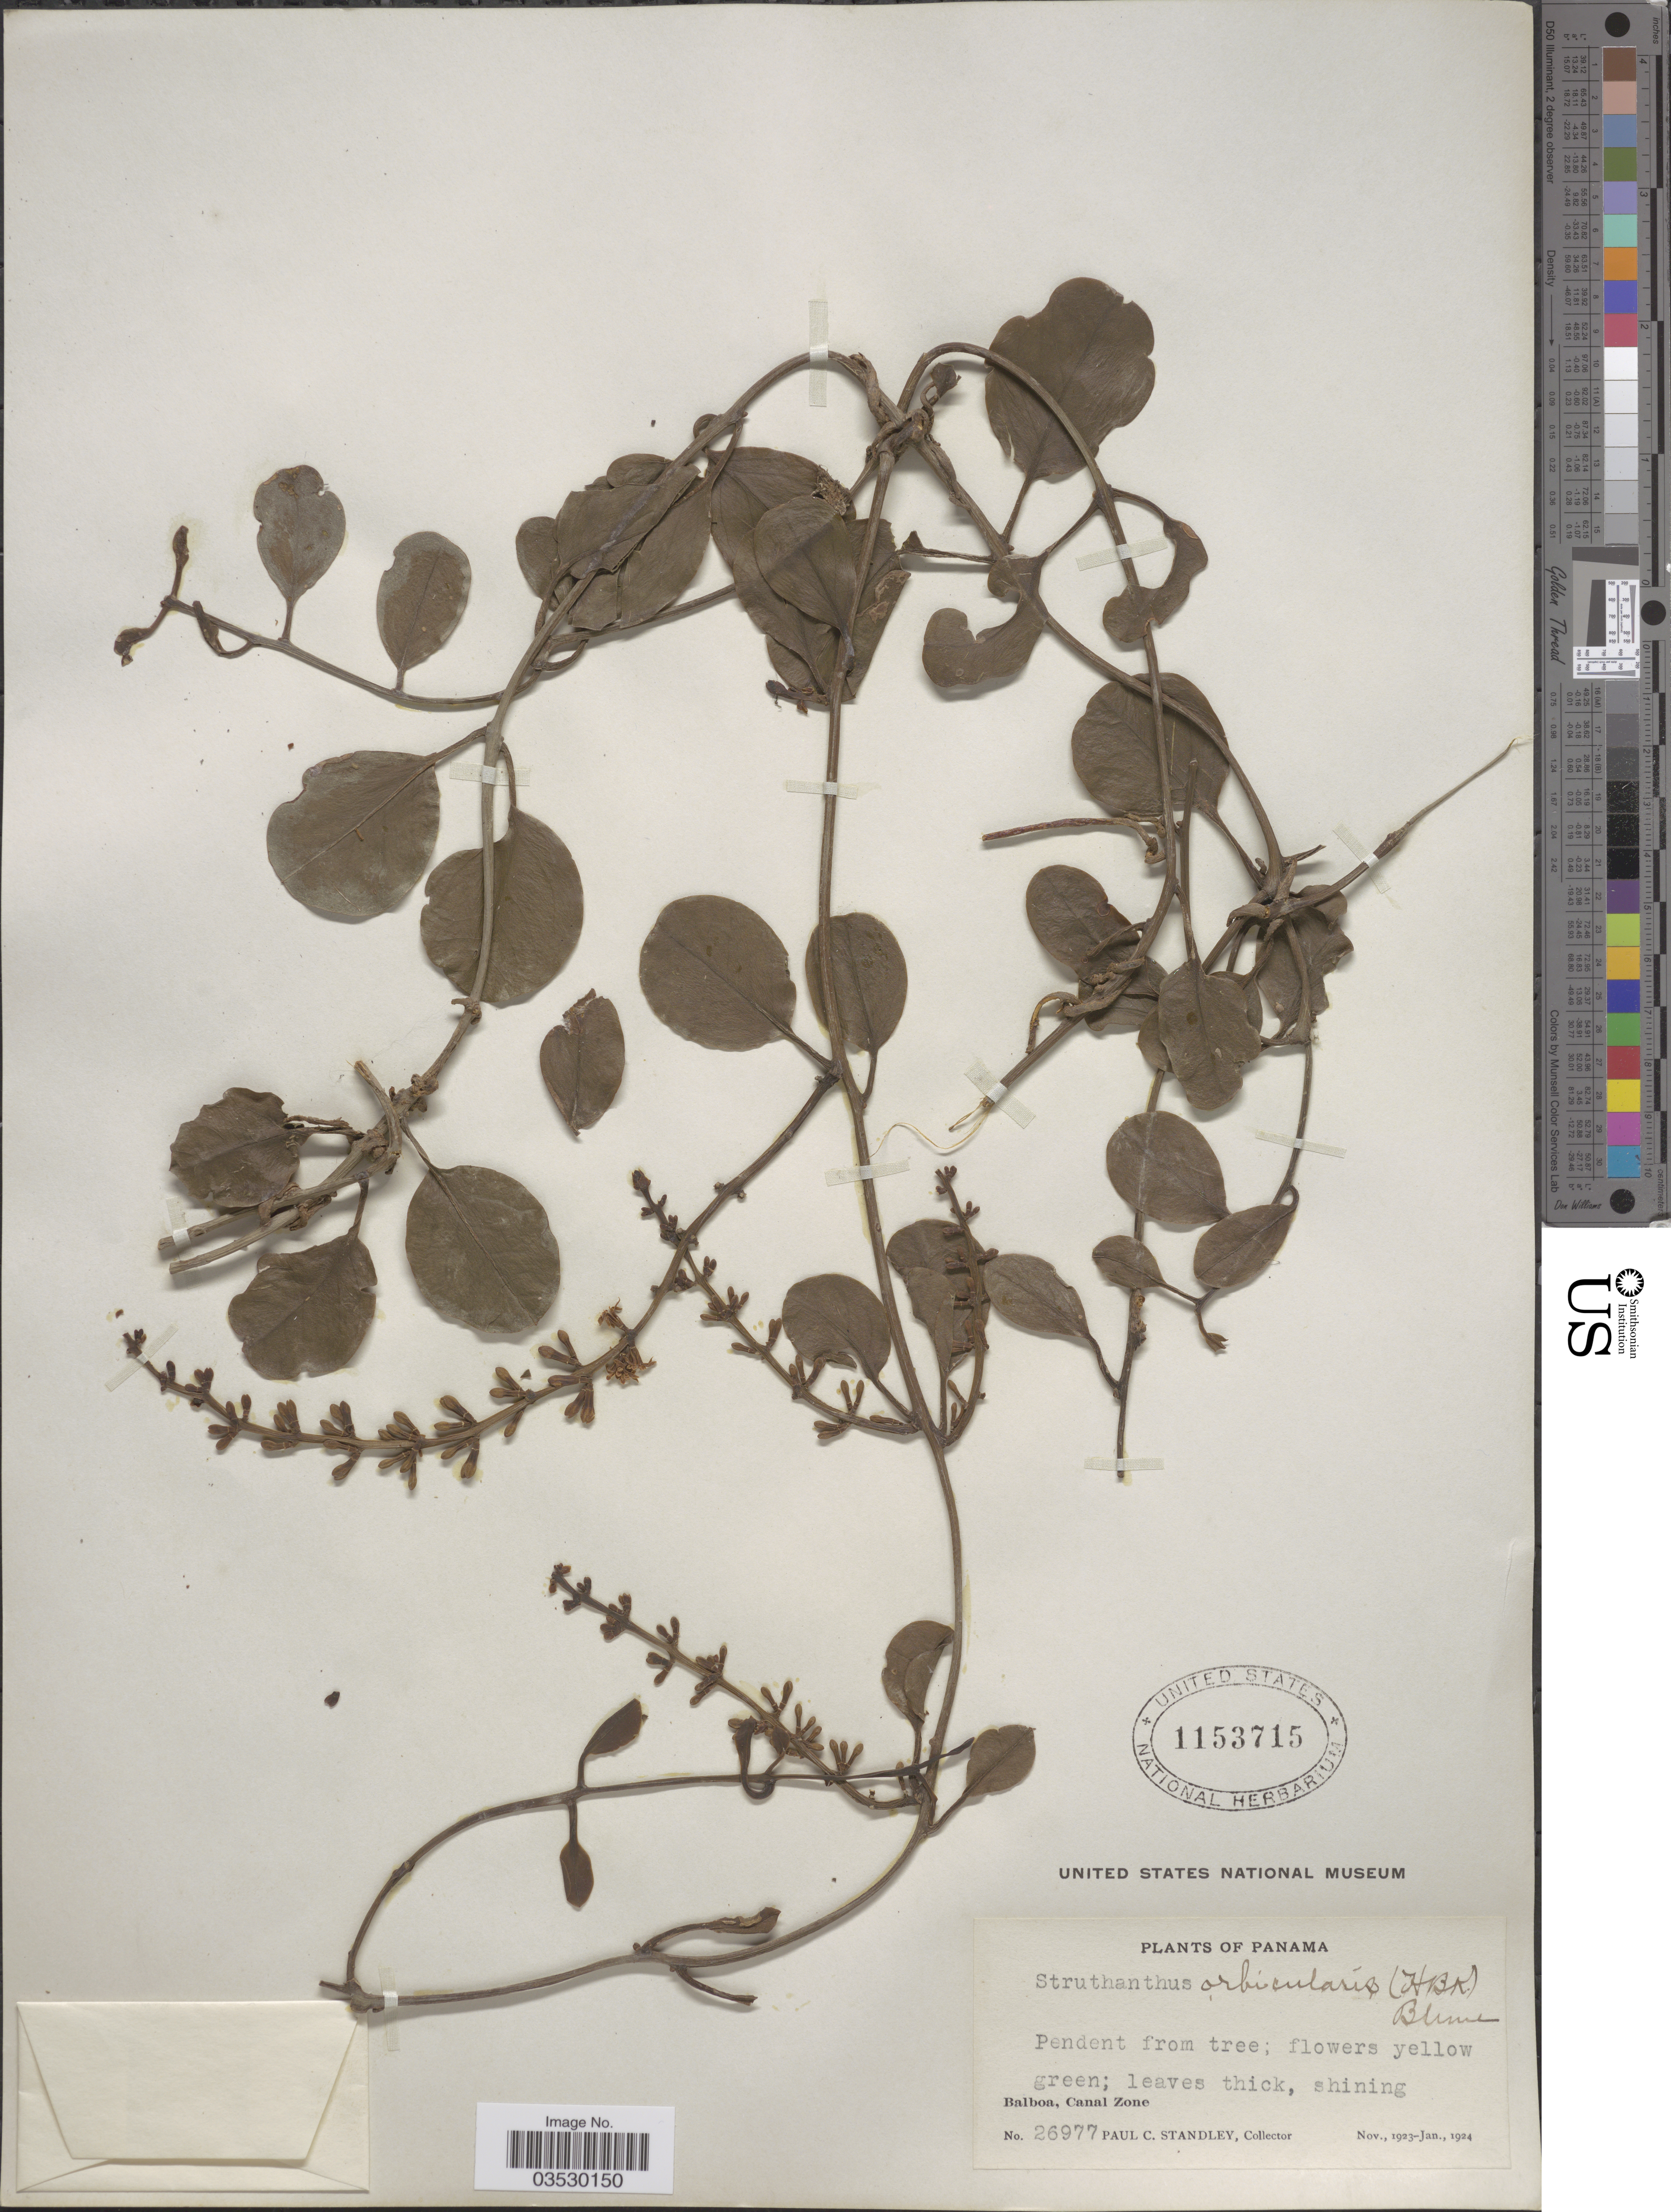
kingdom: Plantae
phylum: Tracheophyta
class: Magnoliopsida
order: Santalales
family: Loranthaceae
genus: Struthanthus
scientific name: Struthanthus orbicularis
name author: (Kunth) Blume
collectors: P. C. Standley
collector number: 26977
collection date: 1923-11/1924-01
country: Panama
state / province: Colón / Panamá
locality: Balboa, Canal Zone.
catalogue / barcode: US 1153715